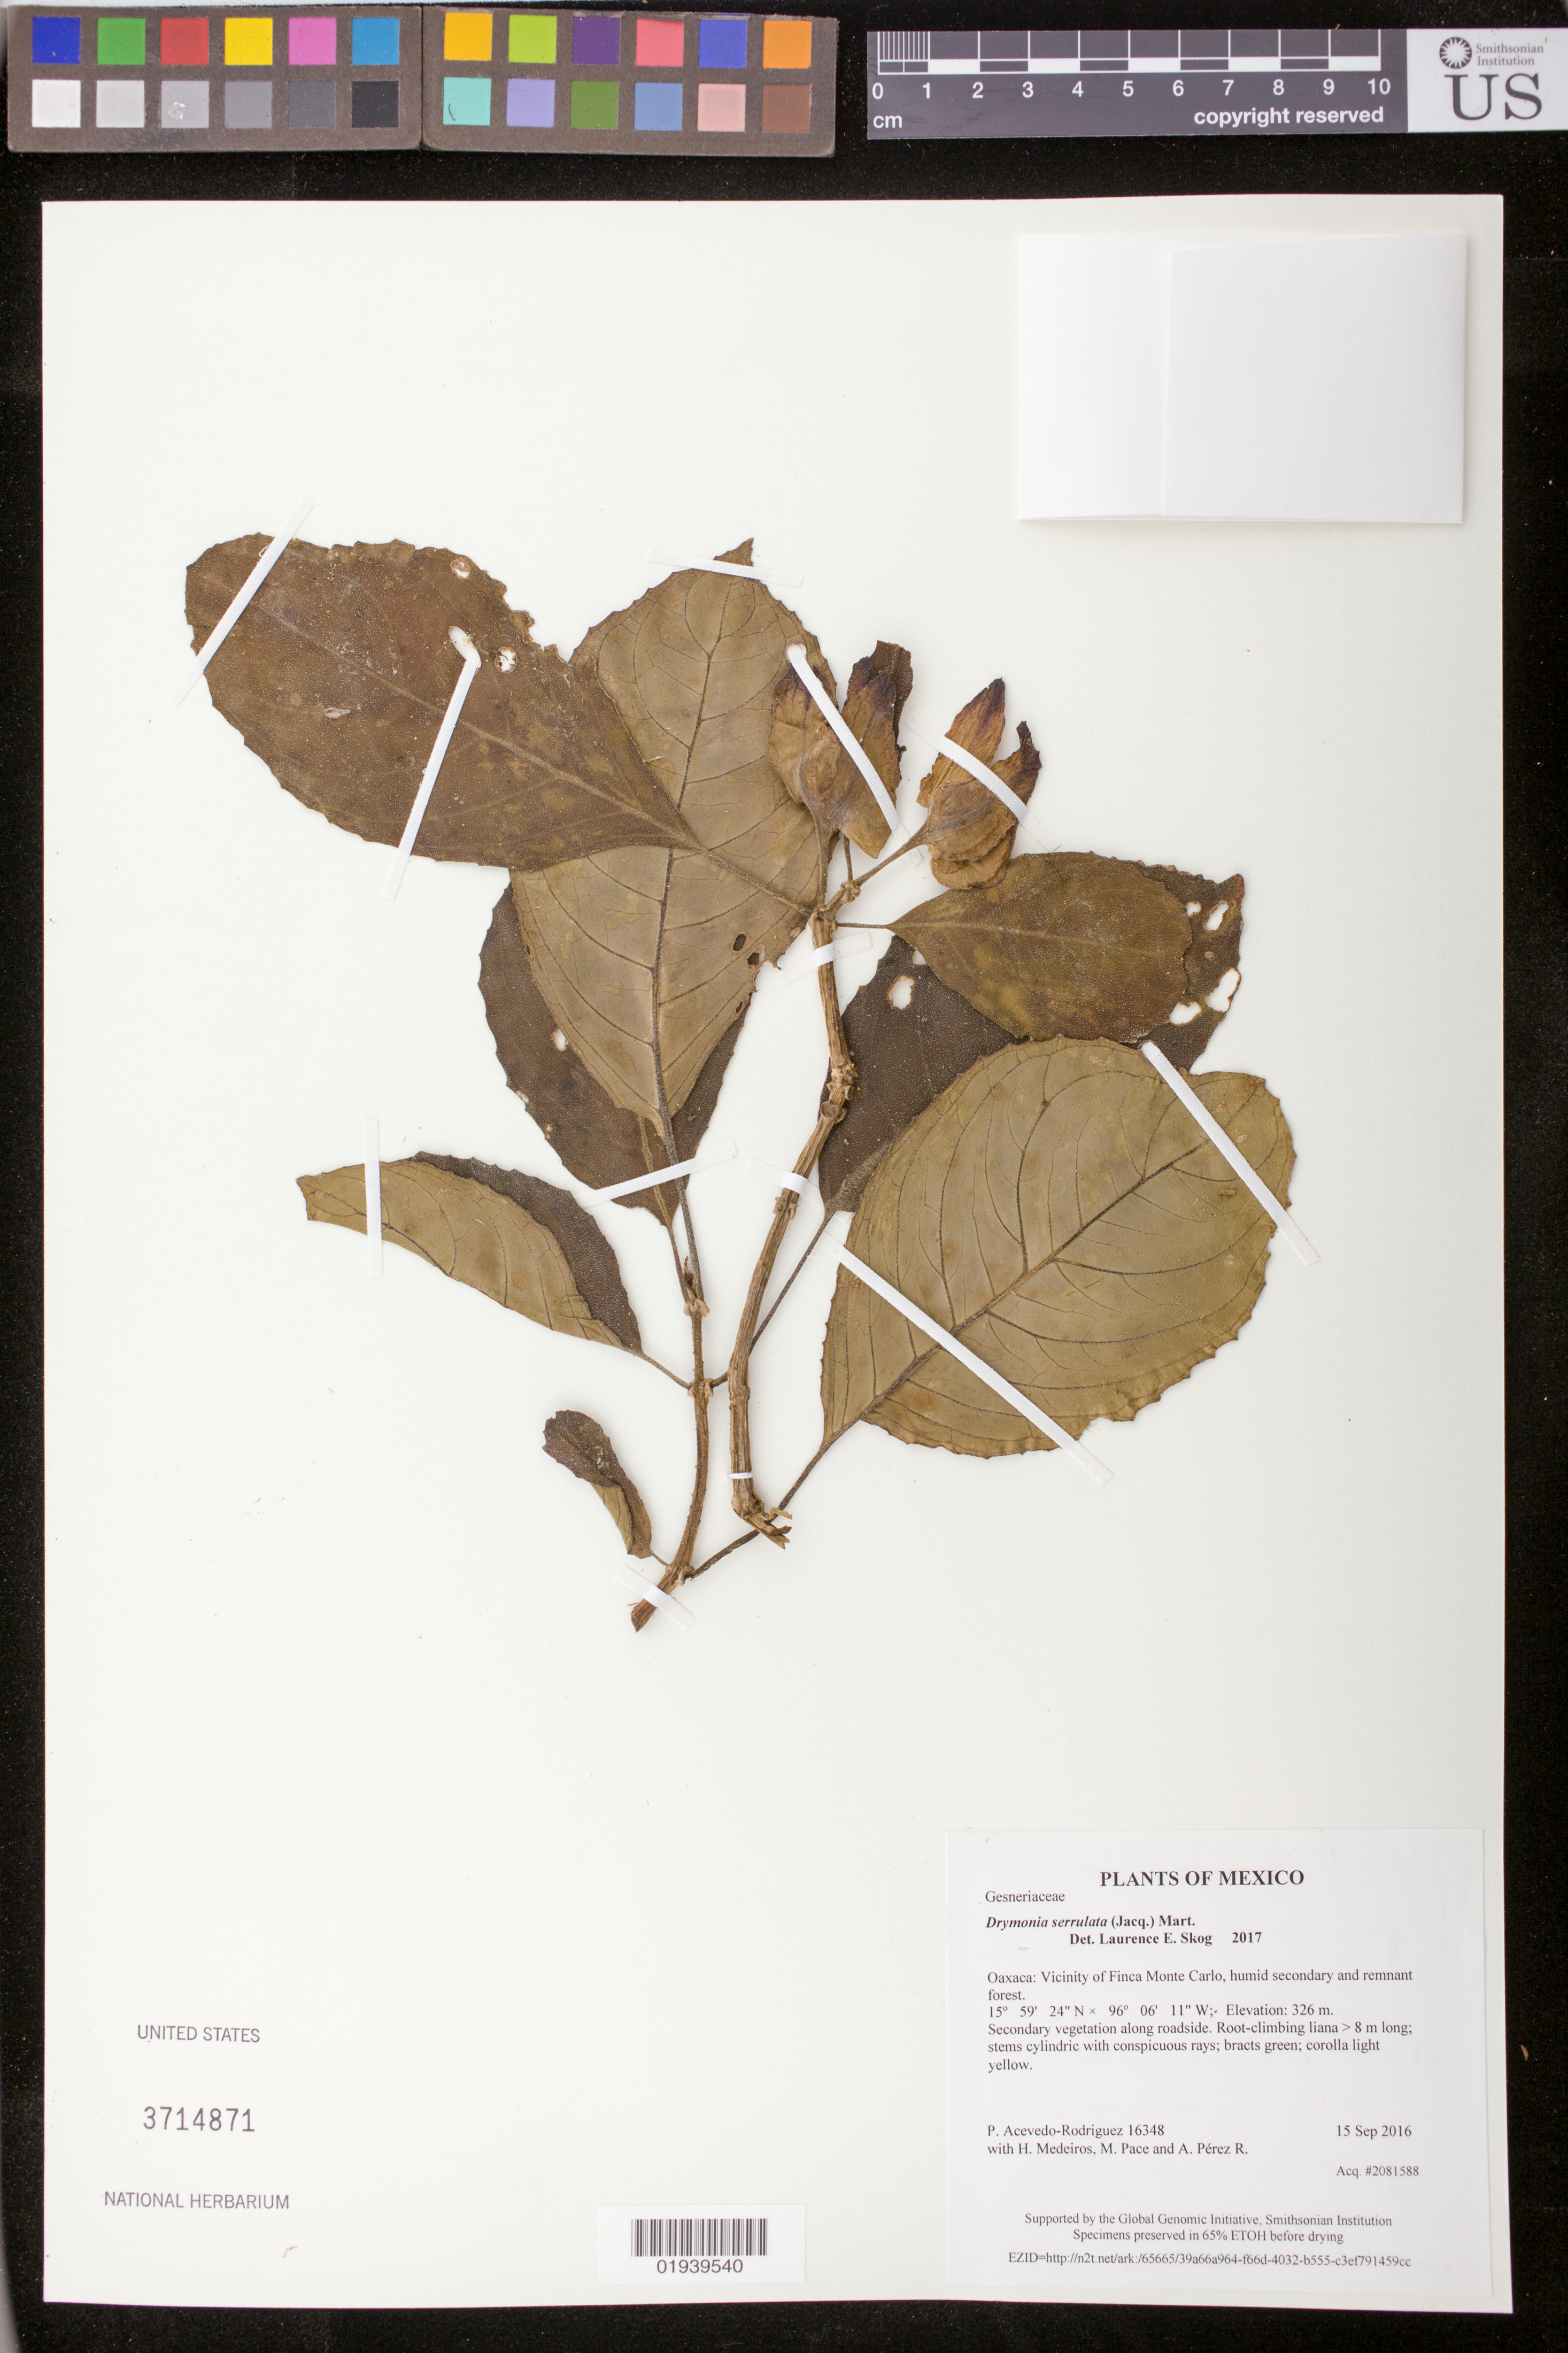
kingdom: Plantae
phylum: Tracheophyta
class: Magnoliopsida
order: Lamiales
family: Gesneriaceae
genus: Drymonia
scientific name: Drymonia serrulata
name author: (Jacq.) Mart.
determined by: Skog, Laurence E.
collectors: P. Acevedo-Rodr., H. Medeiros, M. R. Pace & A. Pérez R.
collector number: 16348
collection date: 2016-09-15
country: Mexico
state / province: Oaxaca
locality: Vicinity of Finca Monte Carlo, humid secondary and remnant forest.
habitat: secondary vegetation along roadside.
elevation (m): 326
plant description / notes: US, NY, MO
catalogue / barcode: US 3714871